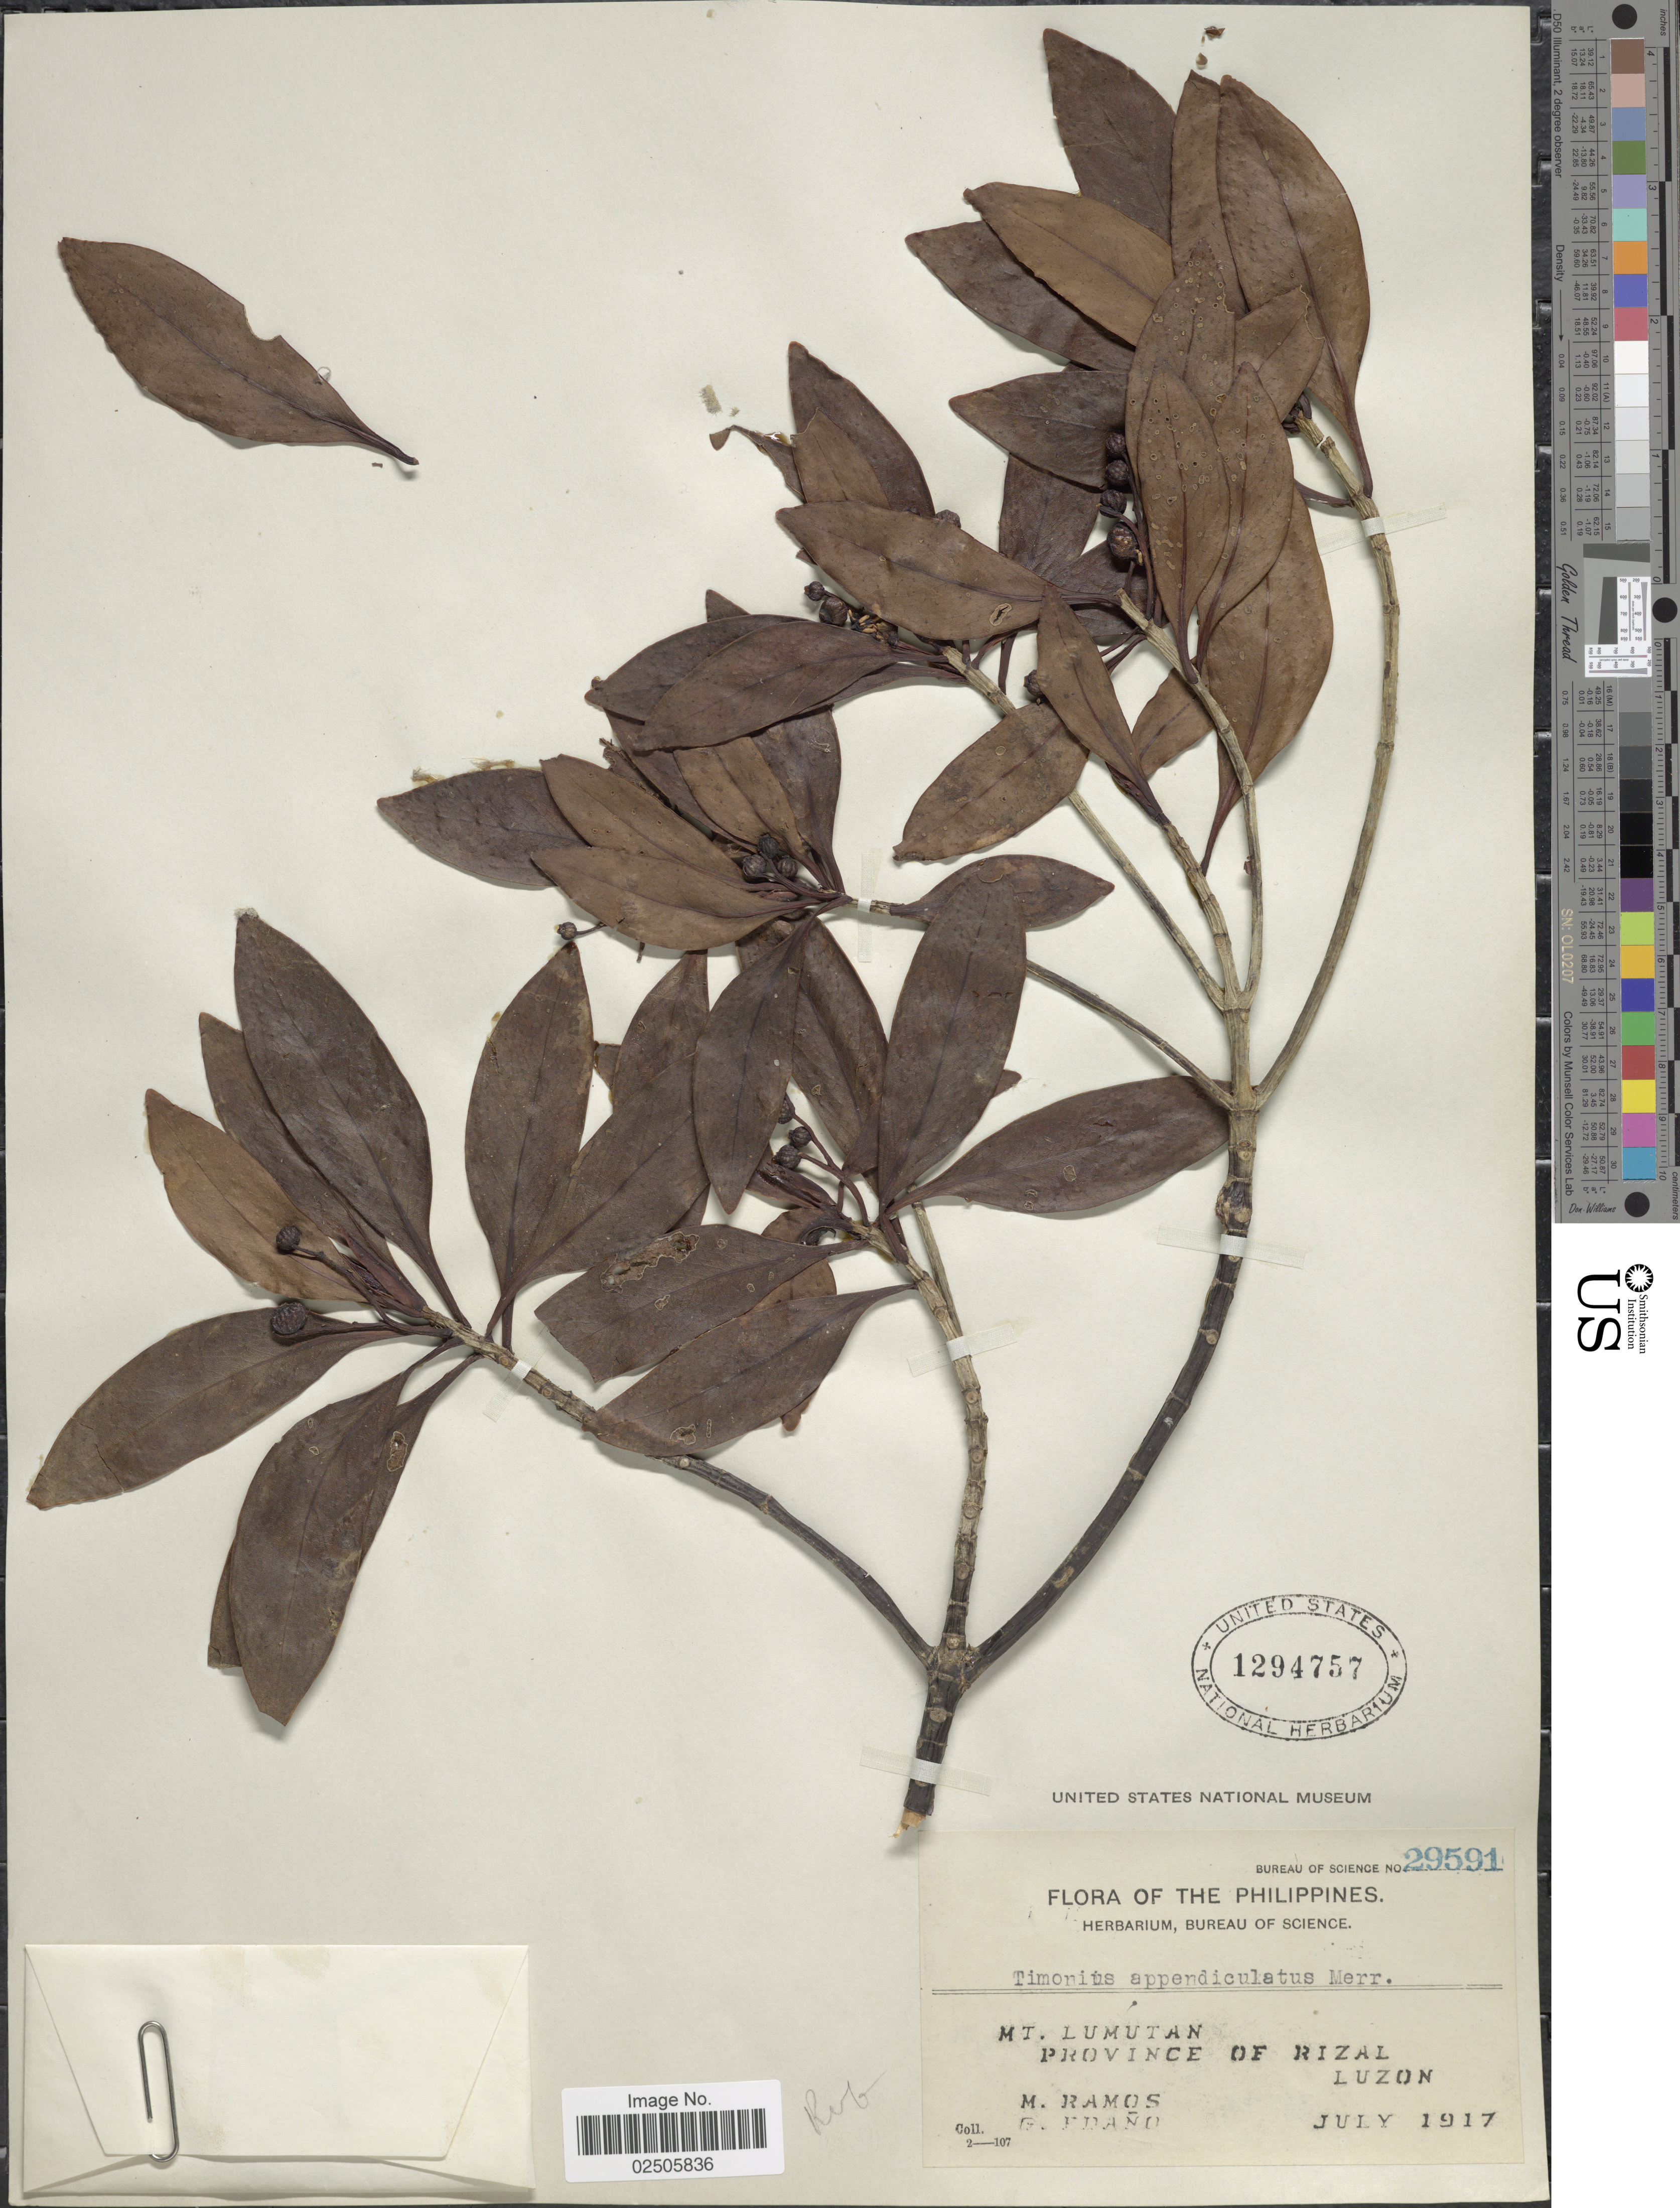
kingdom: Plantae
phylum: Tracheophyta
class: Magnoliopsida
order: Gentianales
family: Rubiaceae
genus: Timonius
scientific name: Timonius appendiculatus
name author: Merr.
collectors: M. Ramos & G. Edaño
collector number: Bureau Of Science 29591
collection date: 1917-07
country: Philippines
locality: Mt. Lumutan, Province of Rizal, Luzon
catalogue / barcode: US 1294757